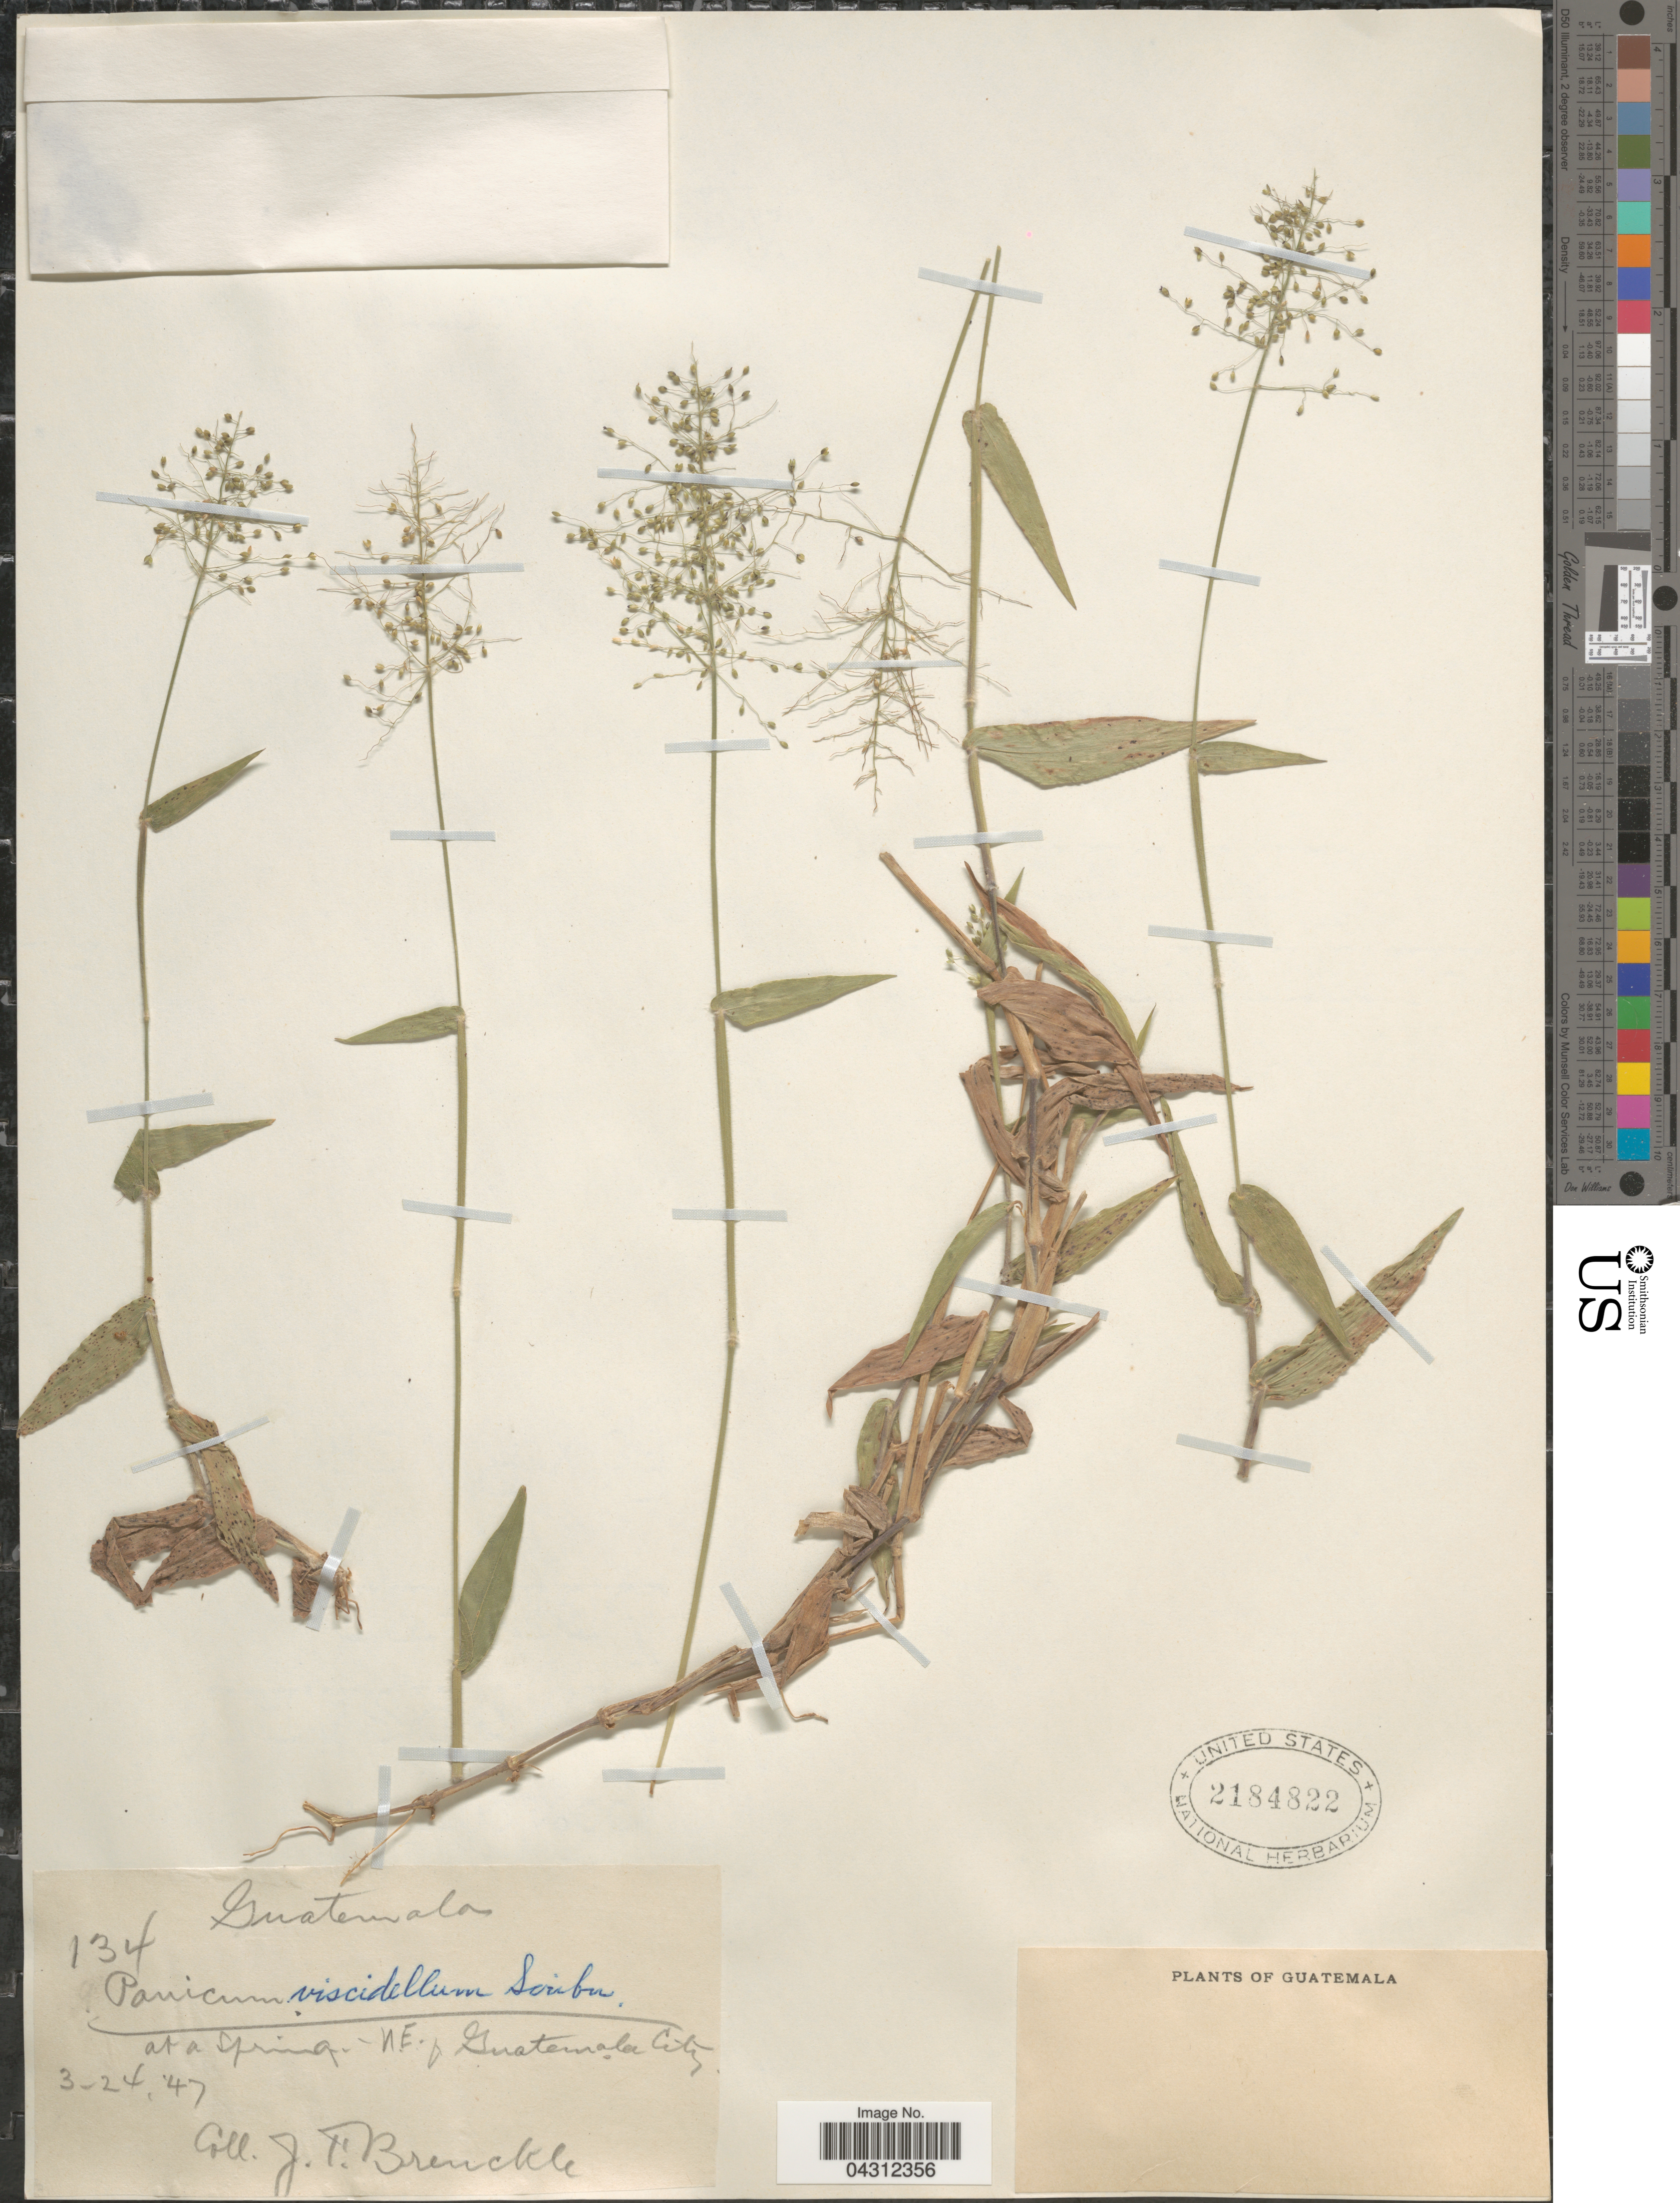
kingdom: Plantae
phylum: Tracheophyta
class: Liliopsida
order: Poales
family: Poaceae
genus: Dichanthelium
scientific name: Dichanthelium viscidellum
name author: (Scribn.) Gould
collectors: J. Brenckle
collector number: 134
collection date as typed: Transcribed d/m/y: 24/3/47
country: Guatemala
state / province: Guatemala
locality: At a spring- NE. of Guatemala City.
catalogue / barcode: US 2184822